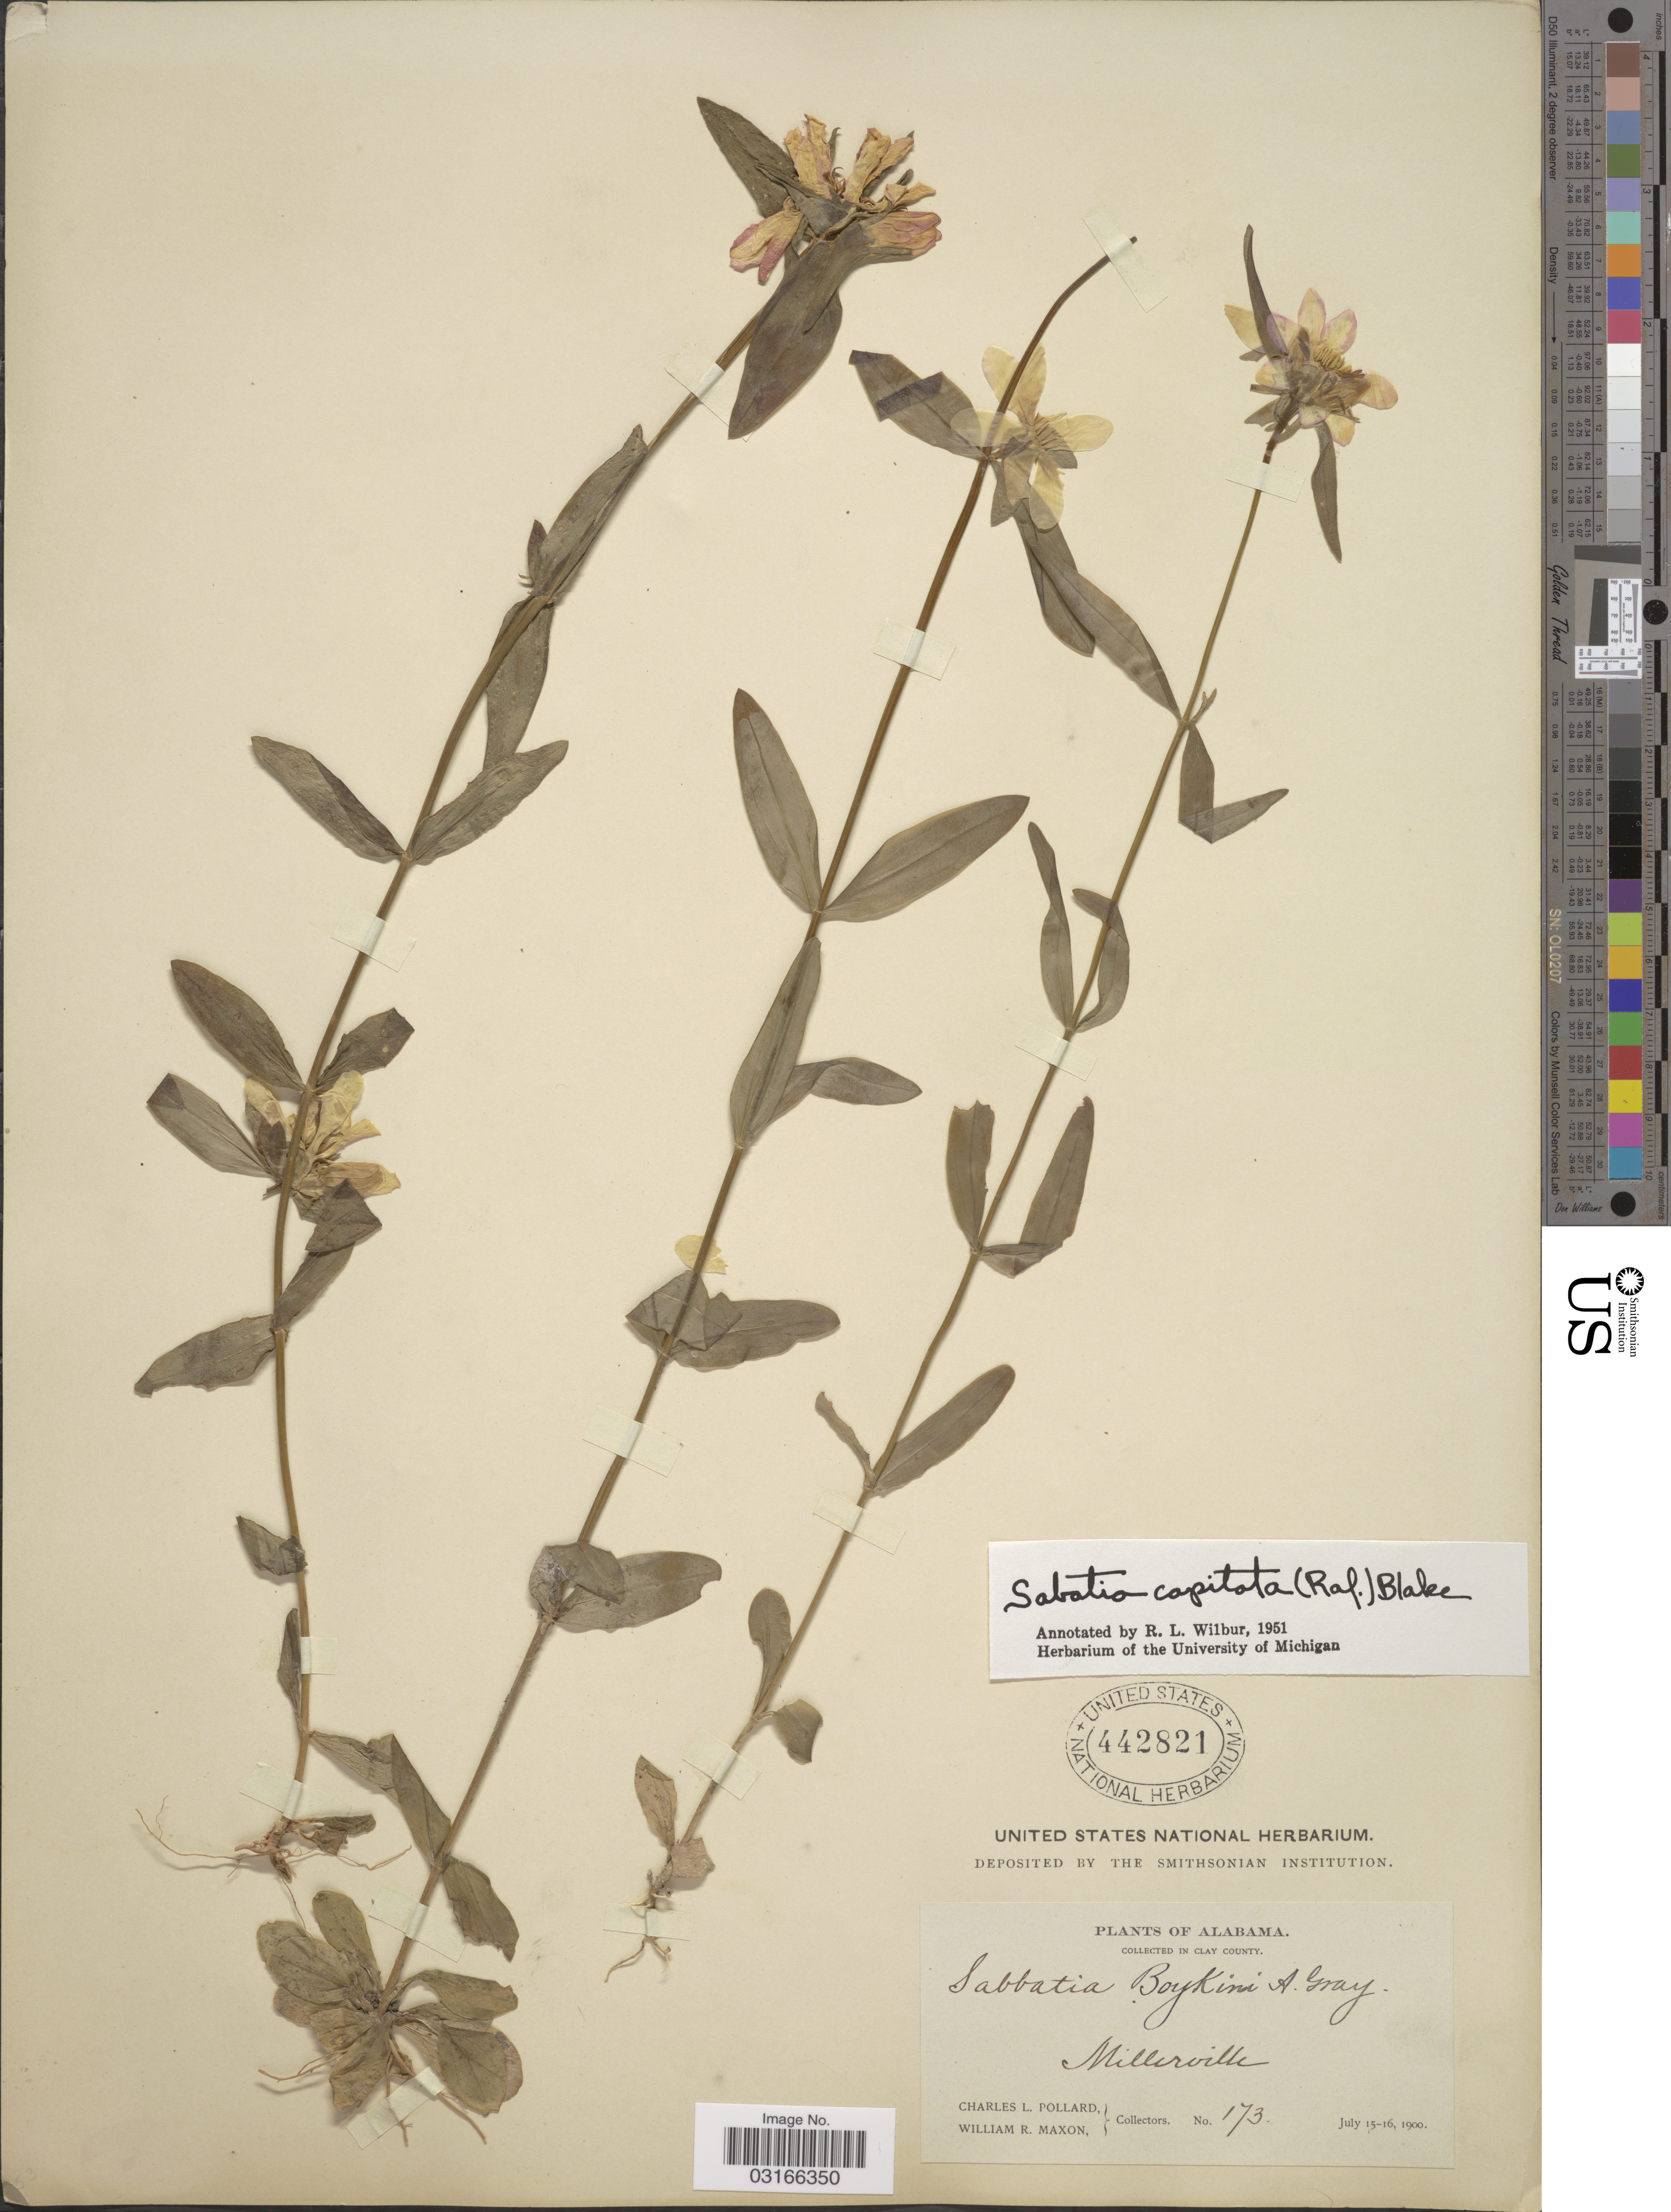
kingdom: Plantae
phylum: Tracheophyta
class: Magnoliopsida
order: Gentianales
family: Gentianaceae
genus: Sabatia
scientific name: Sabatia campestris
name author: Nutt.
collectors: C. L. Pollard & W. R. Maxon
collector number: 173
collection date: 1900-07-15/1900-07-16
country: United States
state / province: Alabama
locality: In Clay County. Millerville.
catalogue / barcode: US 442821